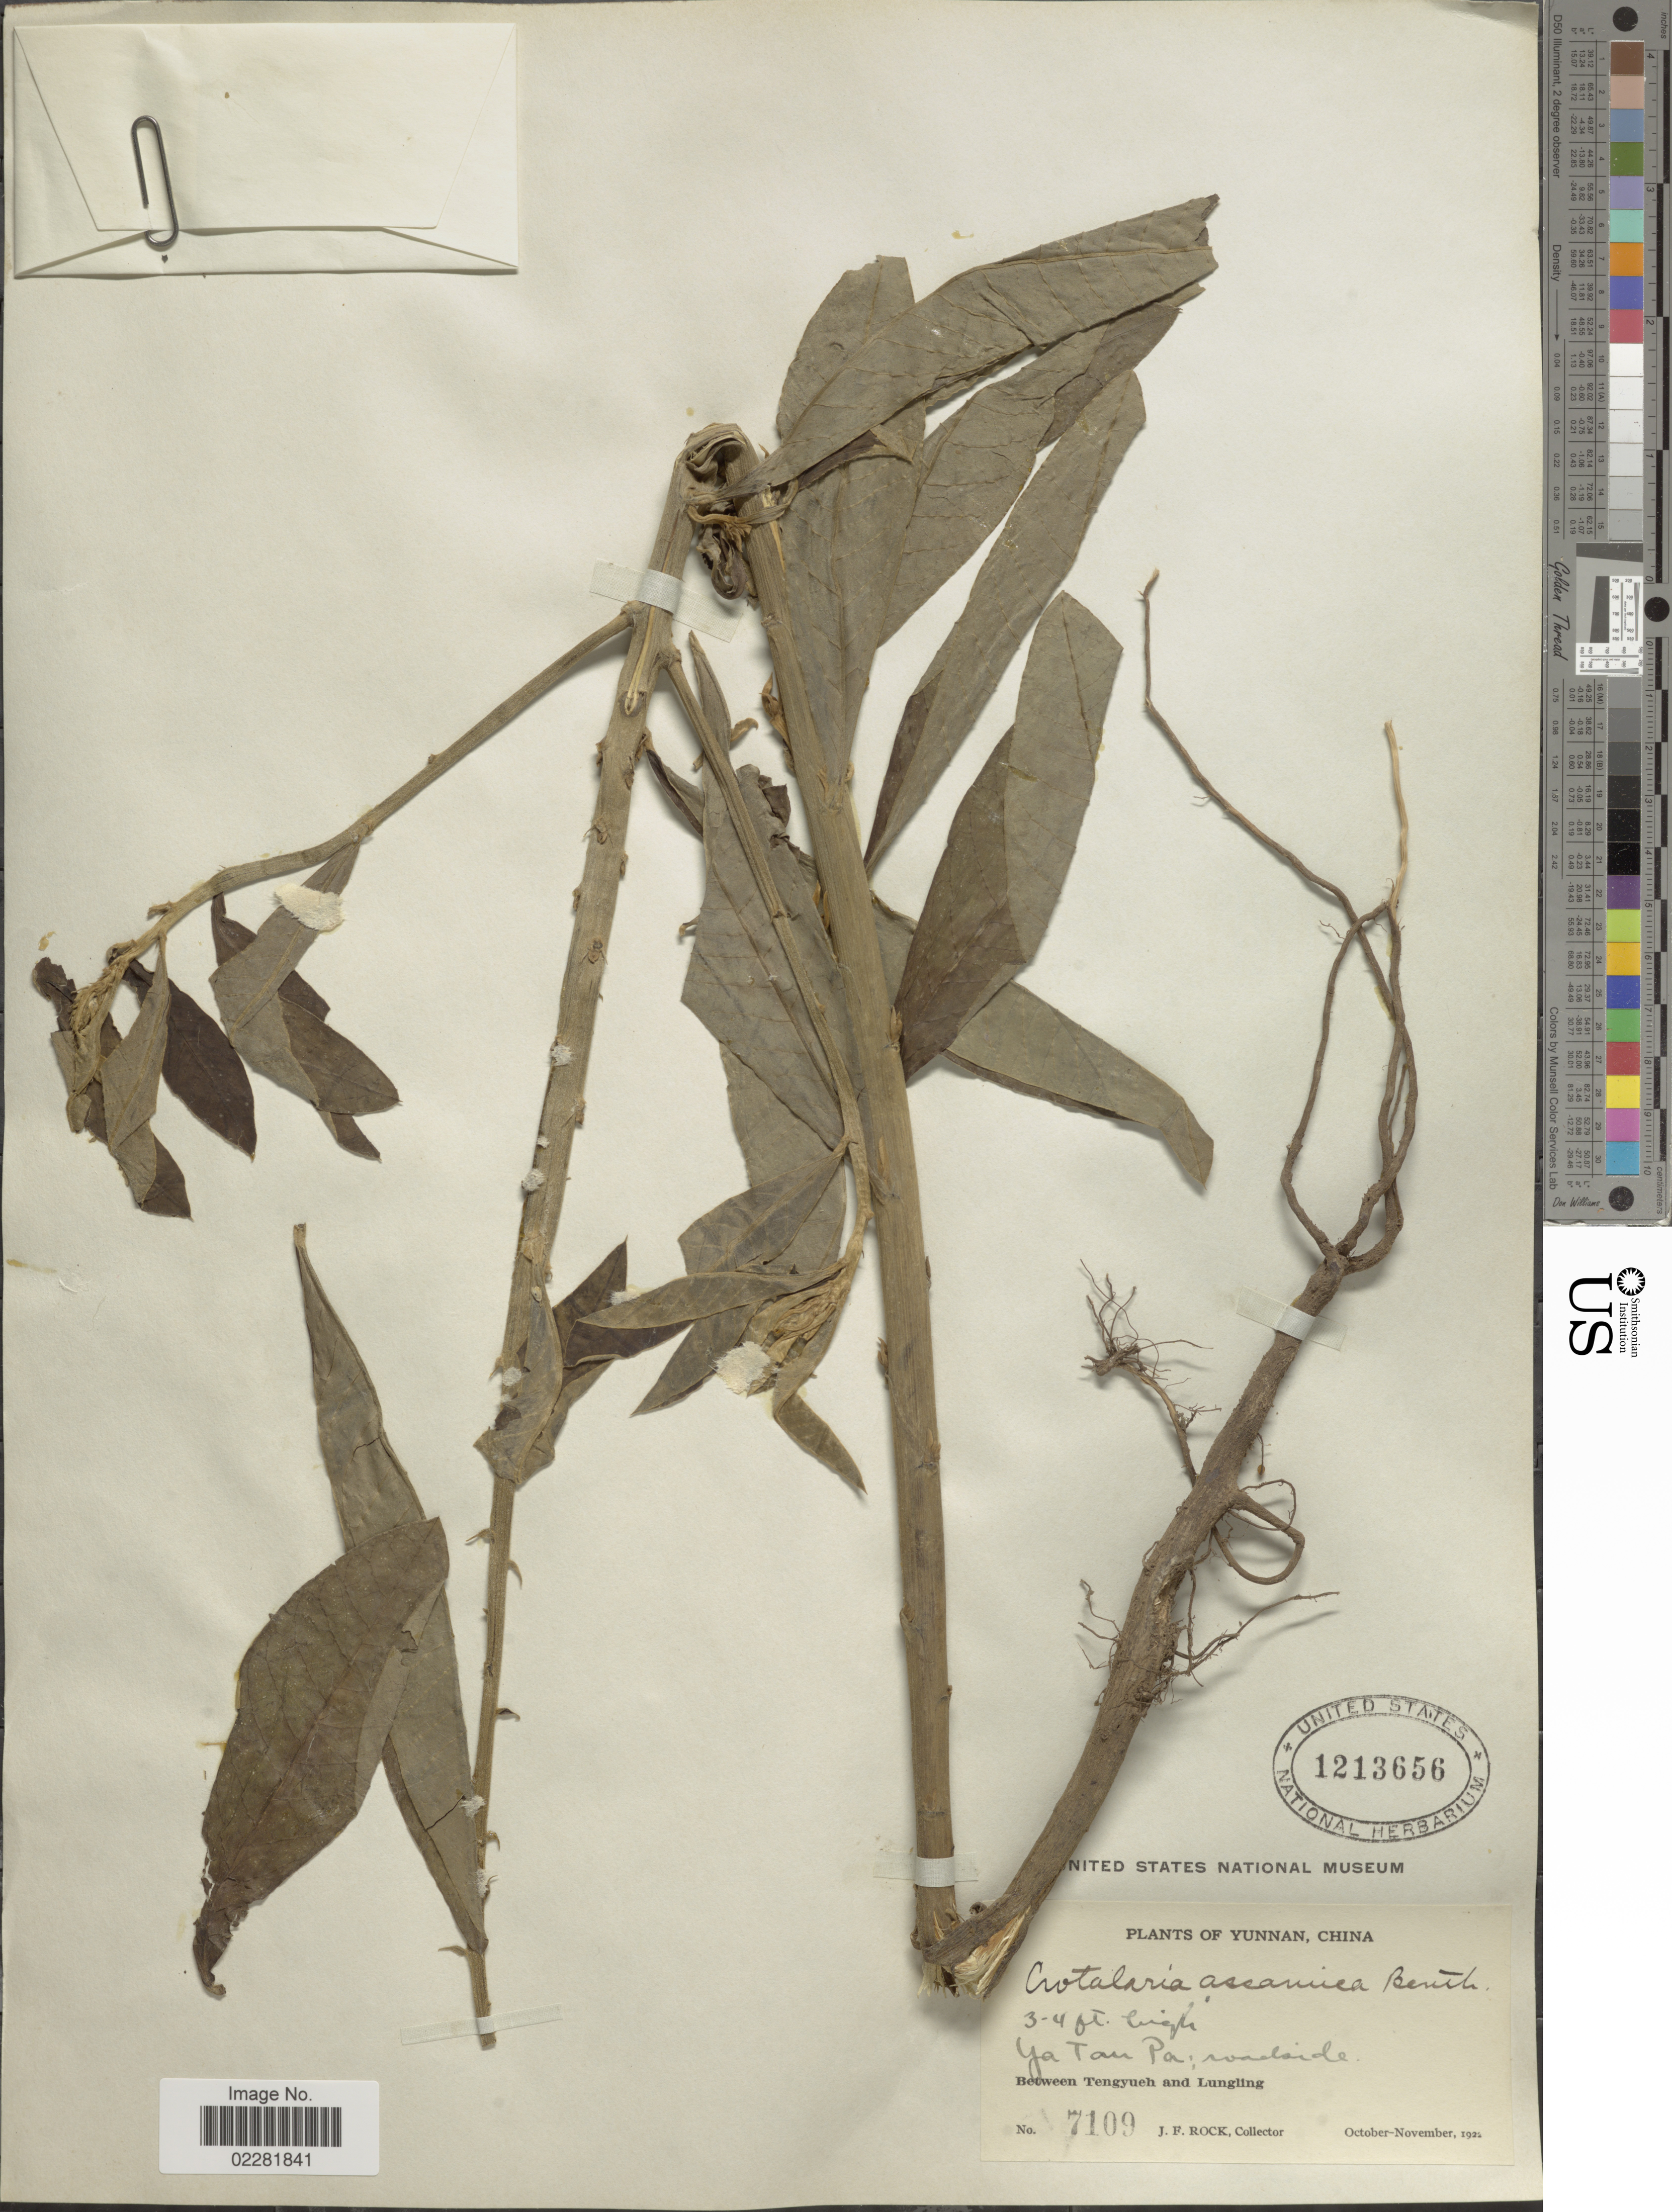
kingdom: Plantae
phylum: Tracheophyta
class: Magnoliopsida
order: Fabales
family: Fabaceae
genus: Crotalaria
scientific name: Crotalaria assamica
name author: Benth.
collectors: J. Rock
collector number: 7109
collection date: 1922-10/1922-11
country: China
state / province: Yunnan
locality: Ya Tan Pa, between Tengyueh and Lungling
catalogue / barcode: US 1213656